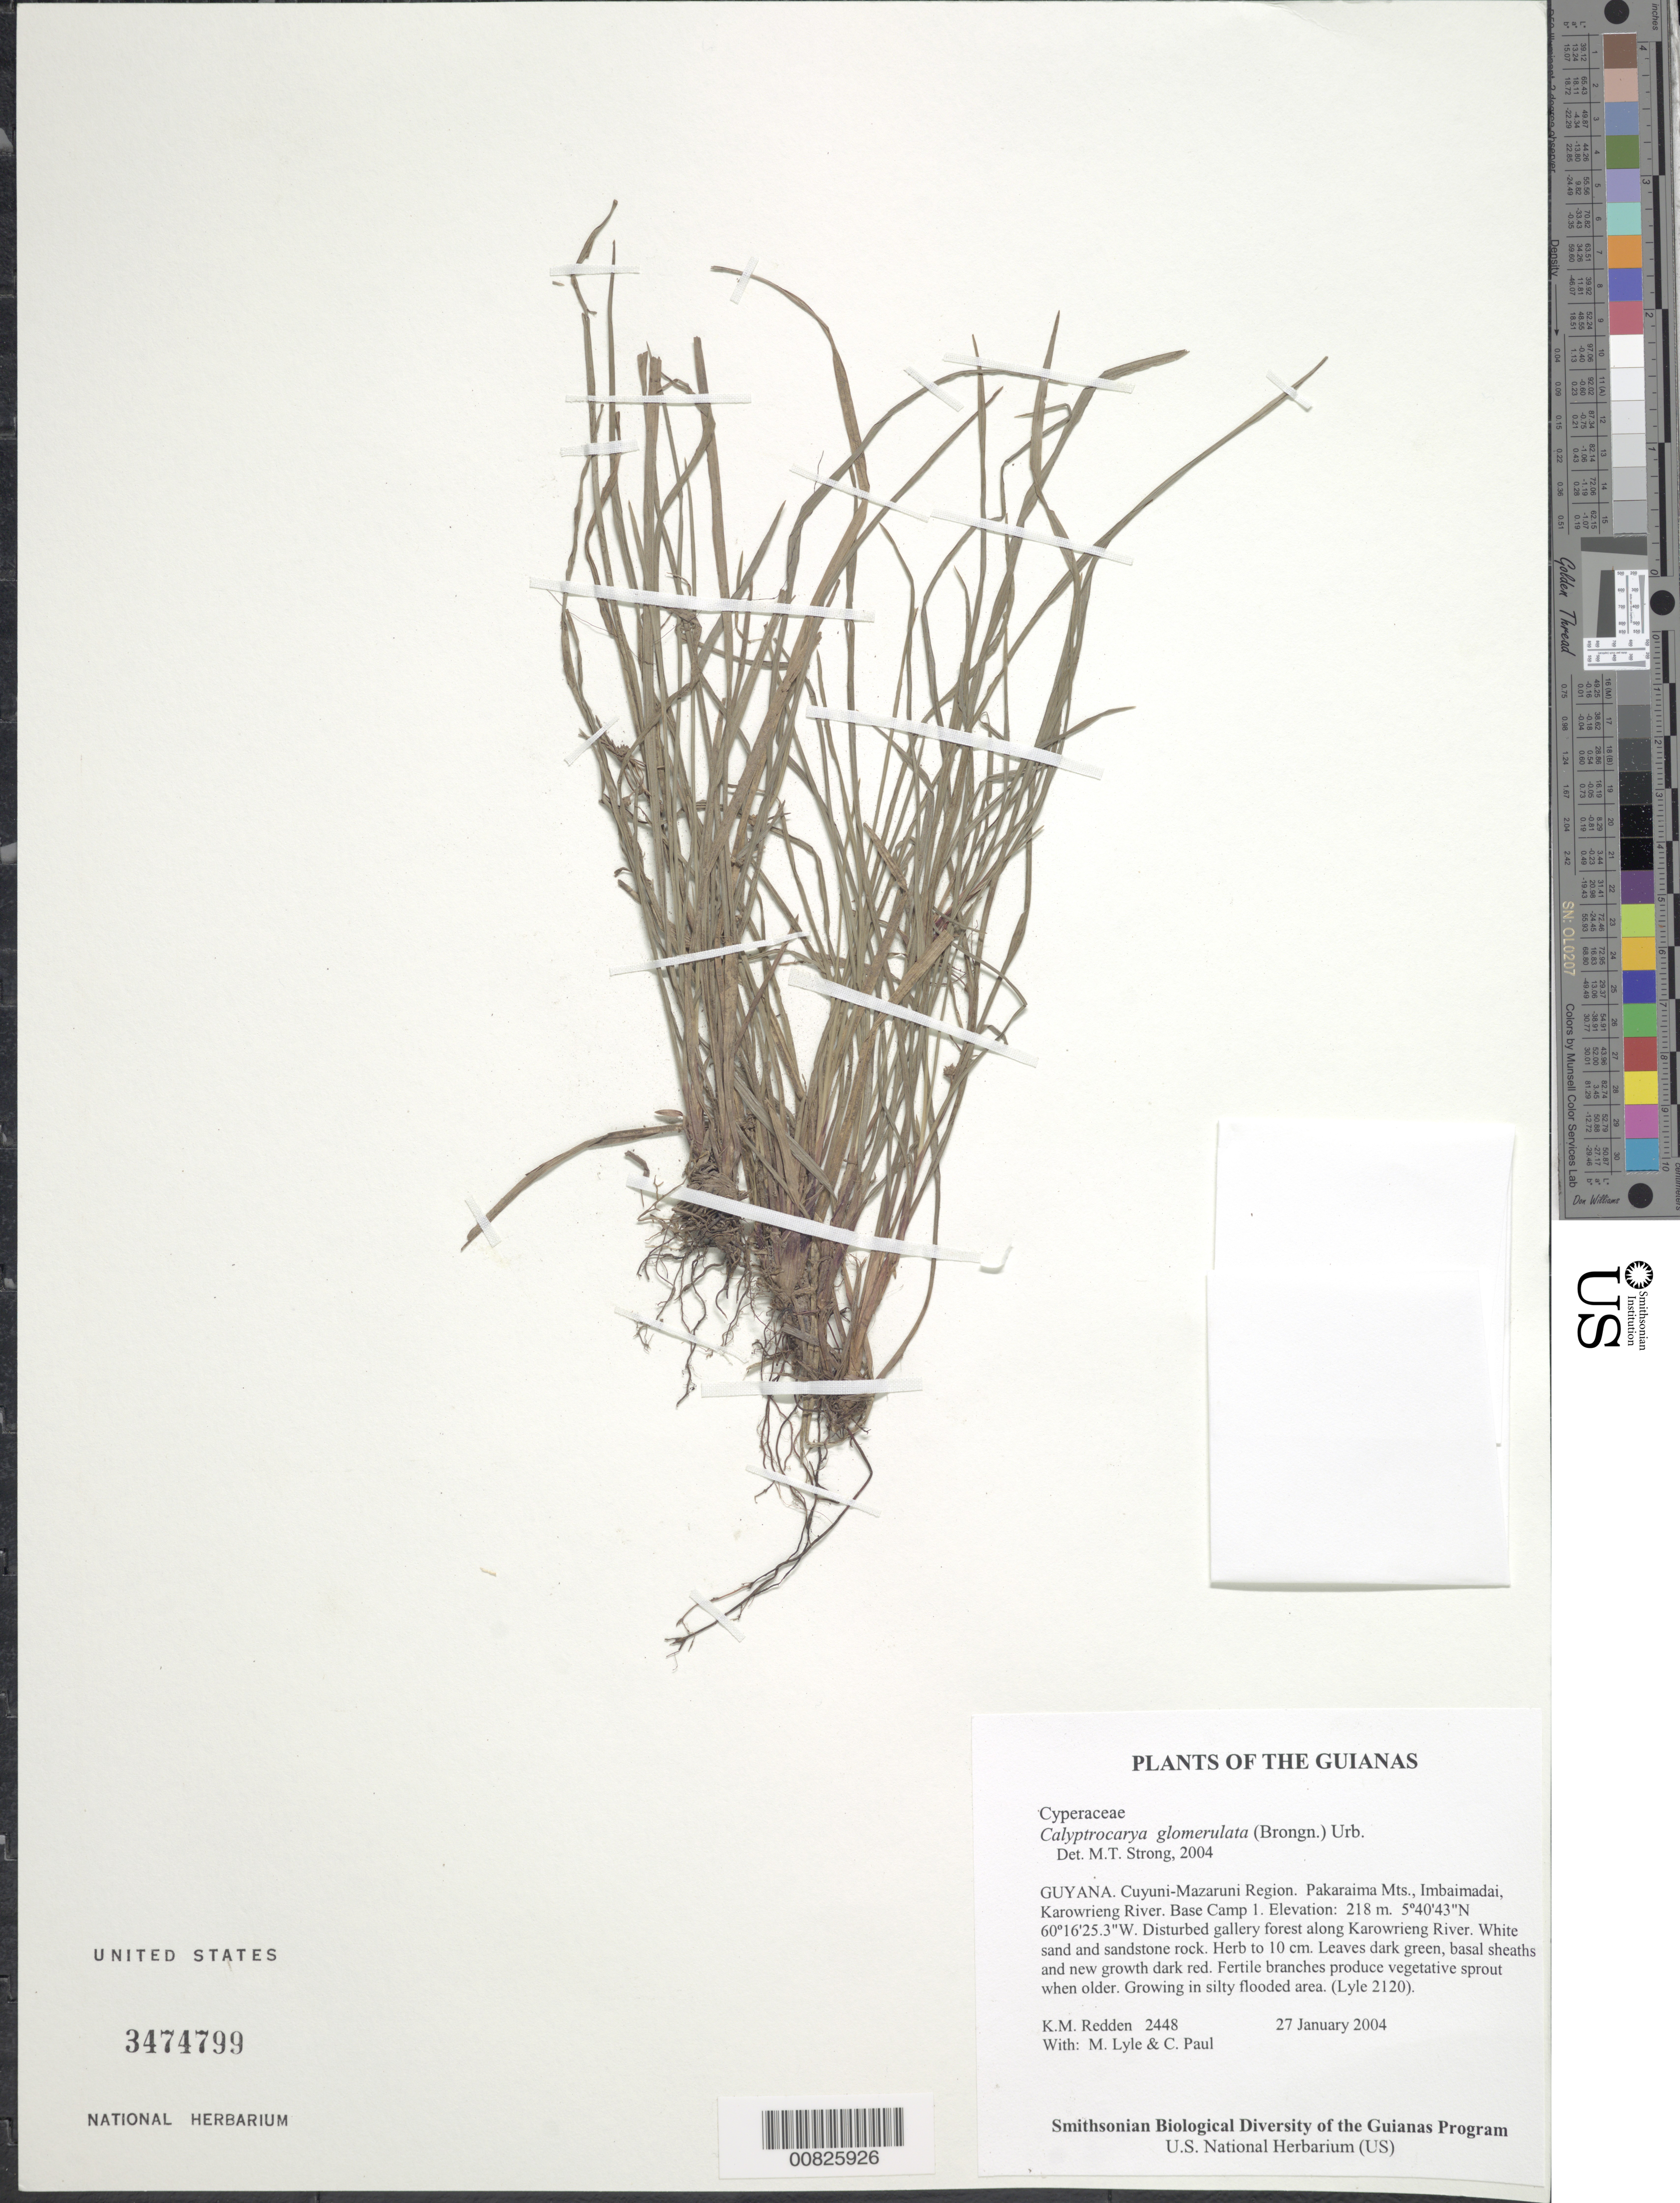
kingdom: Plantae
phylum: Tracheophyta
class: Liliopsida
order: Poales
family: Cyperaceae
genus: Calyptrocarya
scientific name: Calyptrocarya glomerulata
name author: (Brongn.) Urb.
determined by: Strong, M. T., (US), Smithsonian Institution - National Museum of Natural History (UNITED STATES)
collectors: K. M. Redden, M. Lyle & C. Paul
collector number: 2448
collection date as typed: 27 January 2004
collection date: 2004-01-27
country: Guyana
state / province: Cuyuni-Mazaruni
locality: Pakaraima Mts., Imbaimadai, Karowrieng River. Base Camp 1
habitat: Disturbed gallery forest along Karowrieng River. White sand and sandstone rock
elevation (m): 218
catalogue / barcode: US 3474799